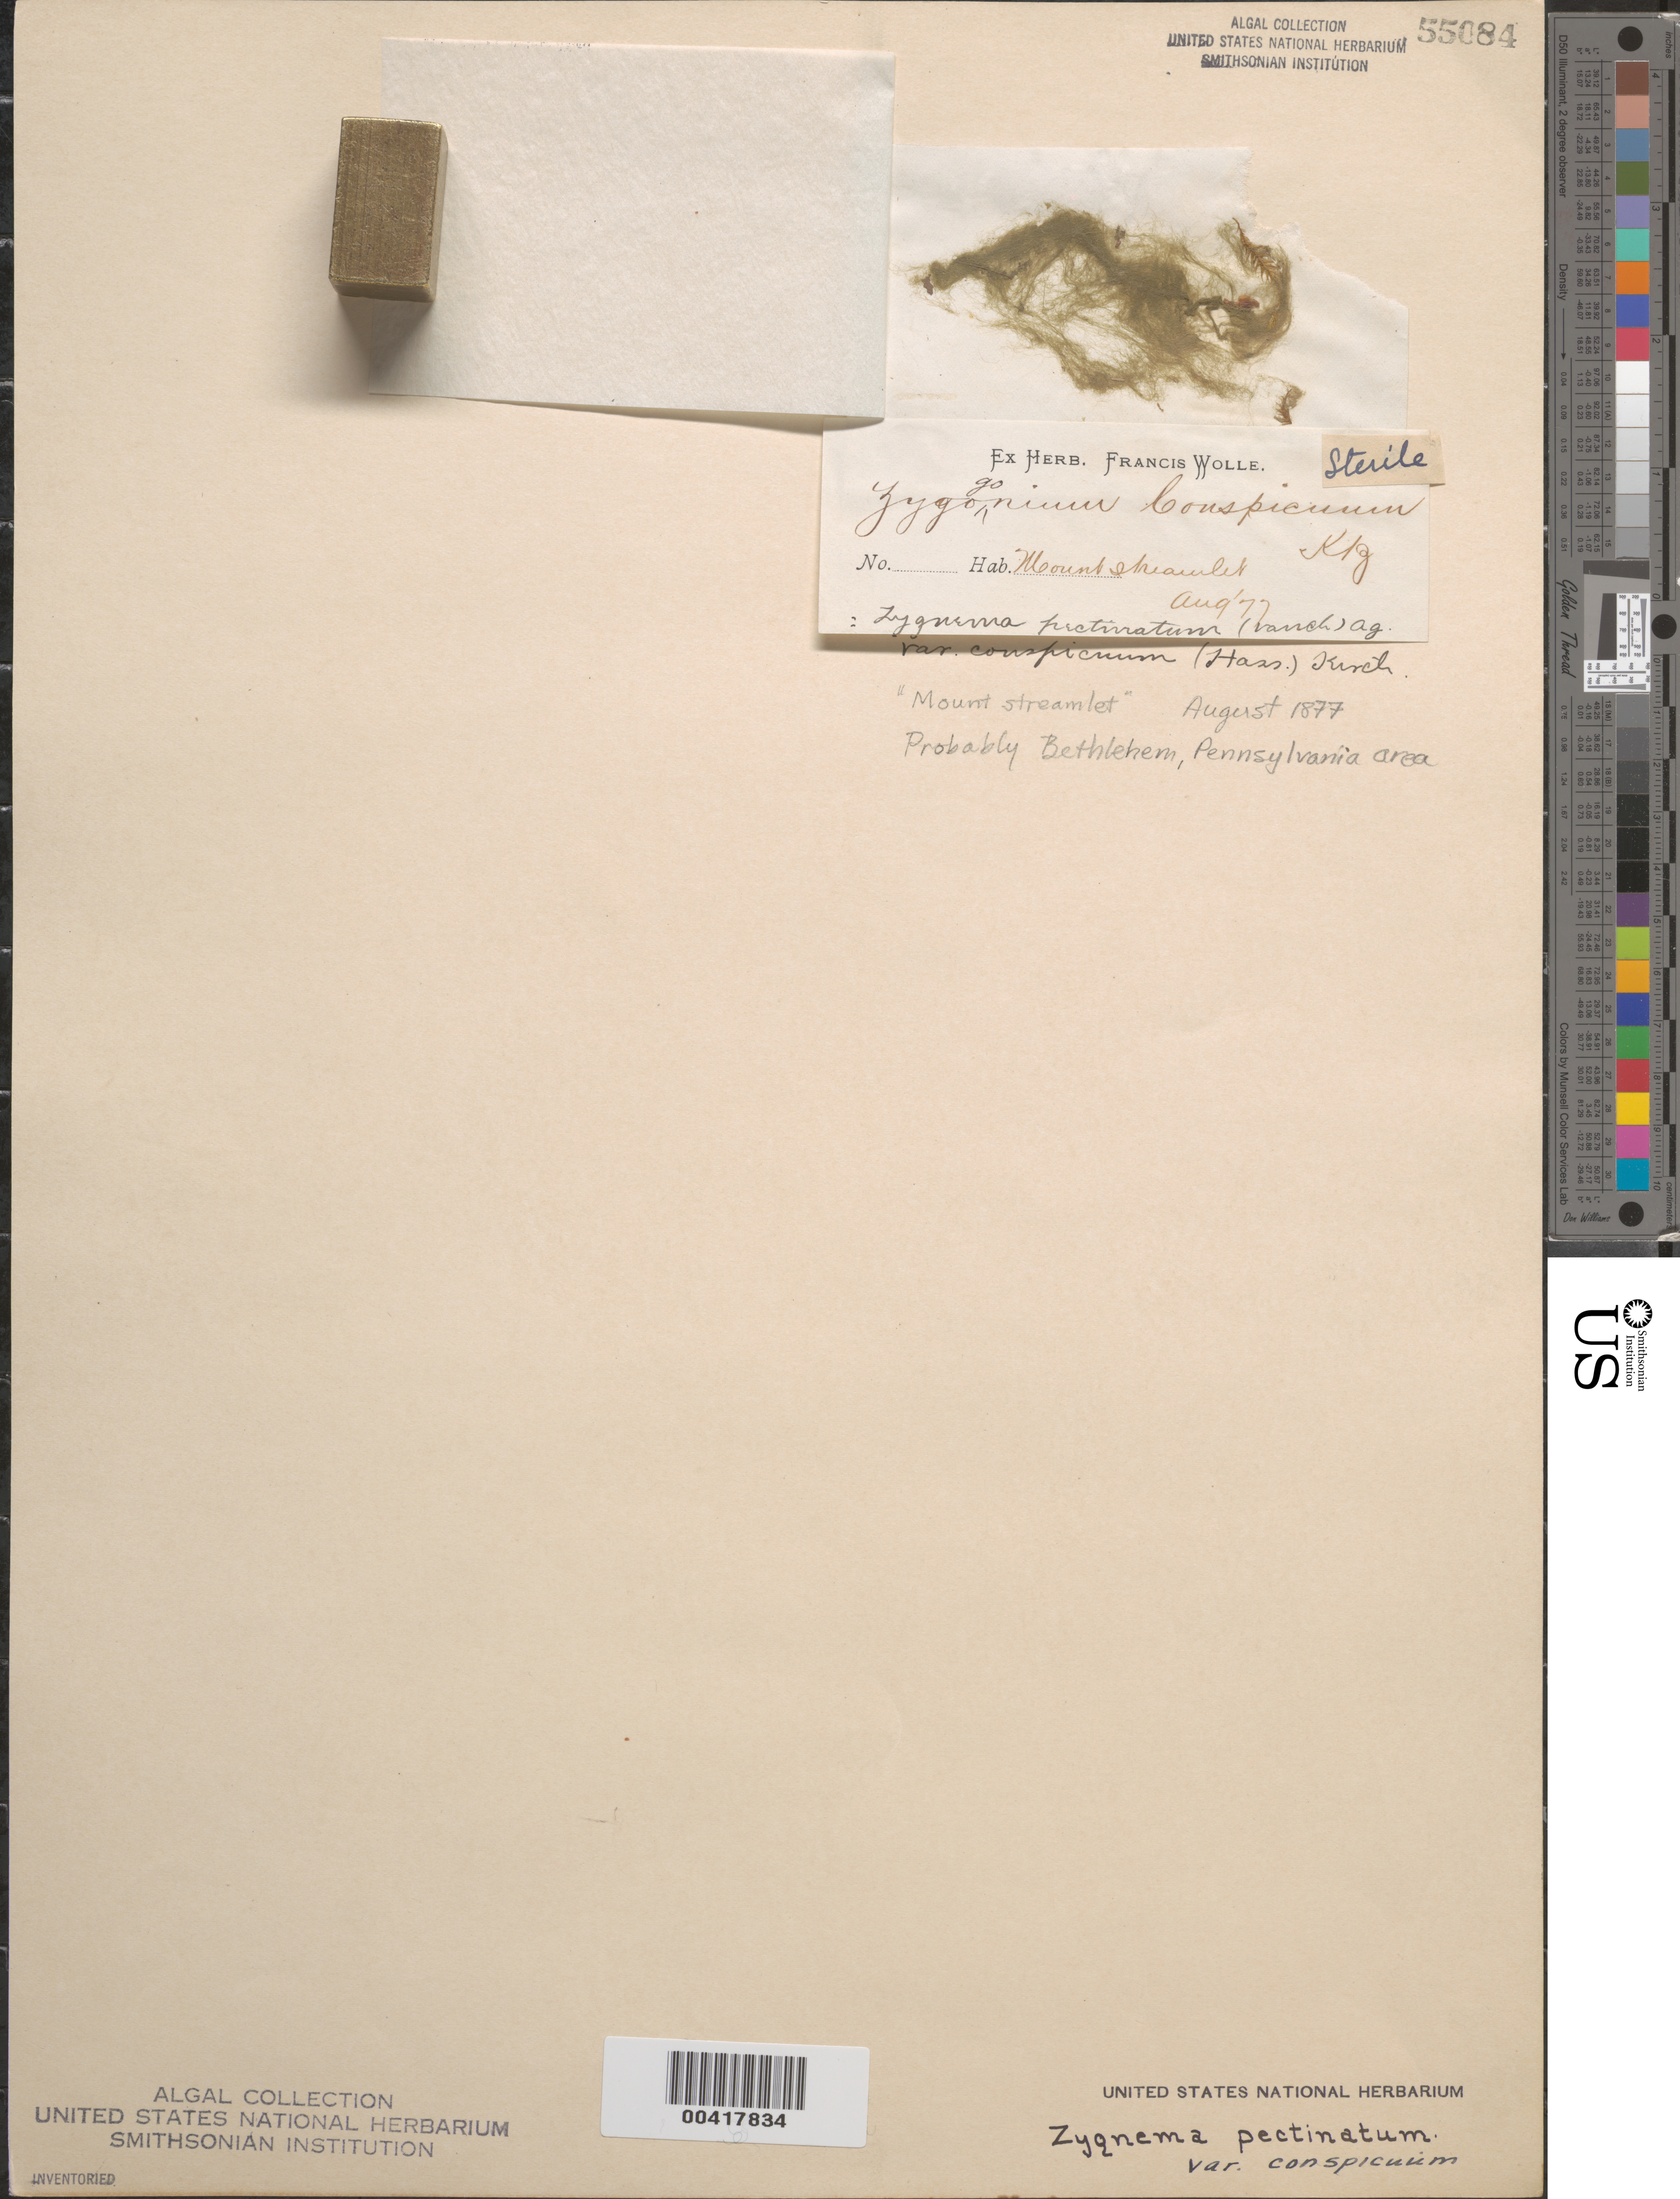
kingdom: Plantae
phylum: Charophyta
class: Zygnematophyceae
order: Zygnematales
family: Zygnemataceae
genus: Zygnema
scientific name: Zygnema pectinatum var. conspicuum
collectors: F. Wolle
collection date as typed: Aug 1877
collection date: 1877-08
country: United States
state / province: Pennsylvania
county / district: Lehigh County / Northampton County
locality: Probably Bethlehem area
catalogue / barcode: US 55084